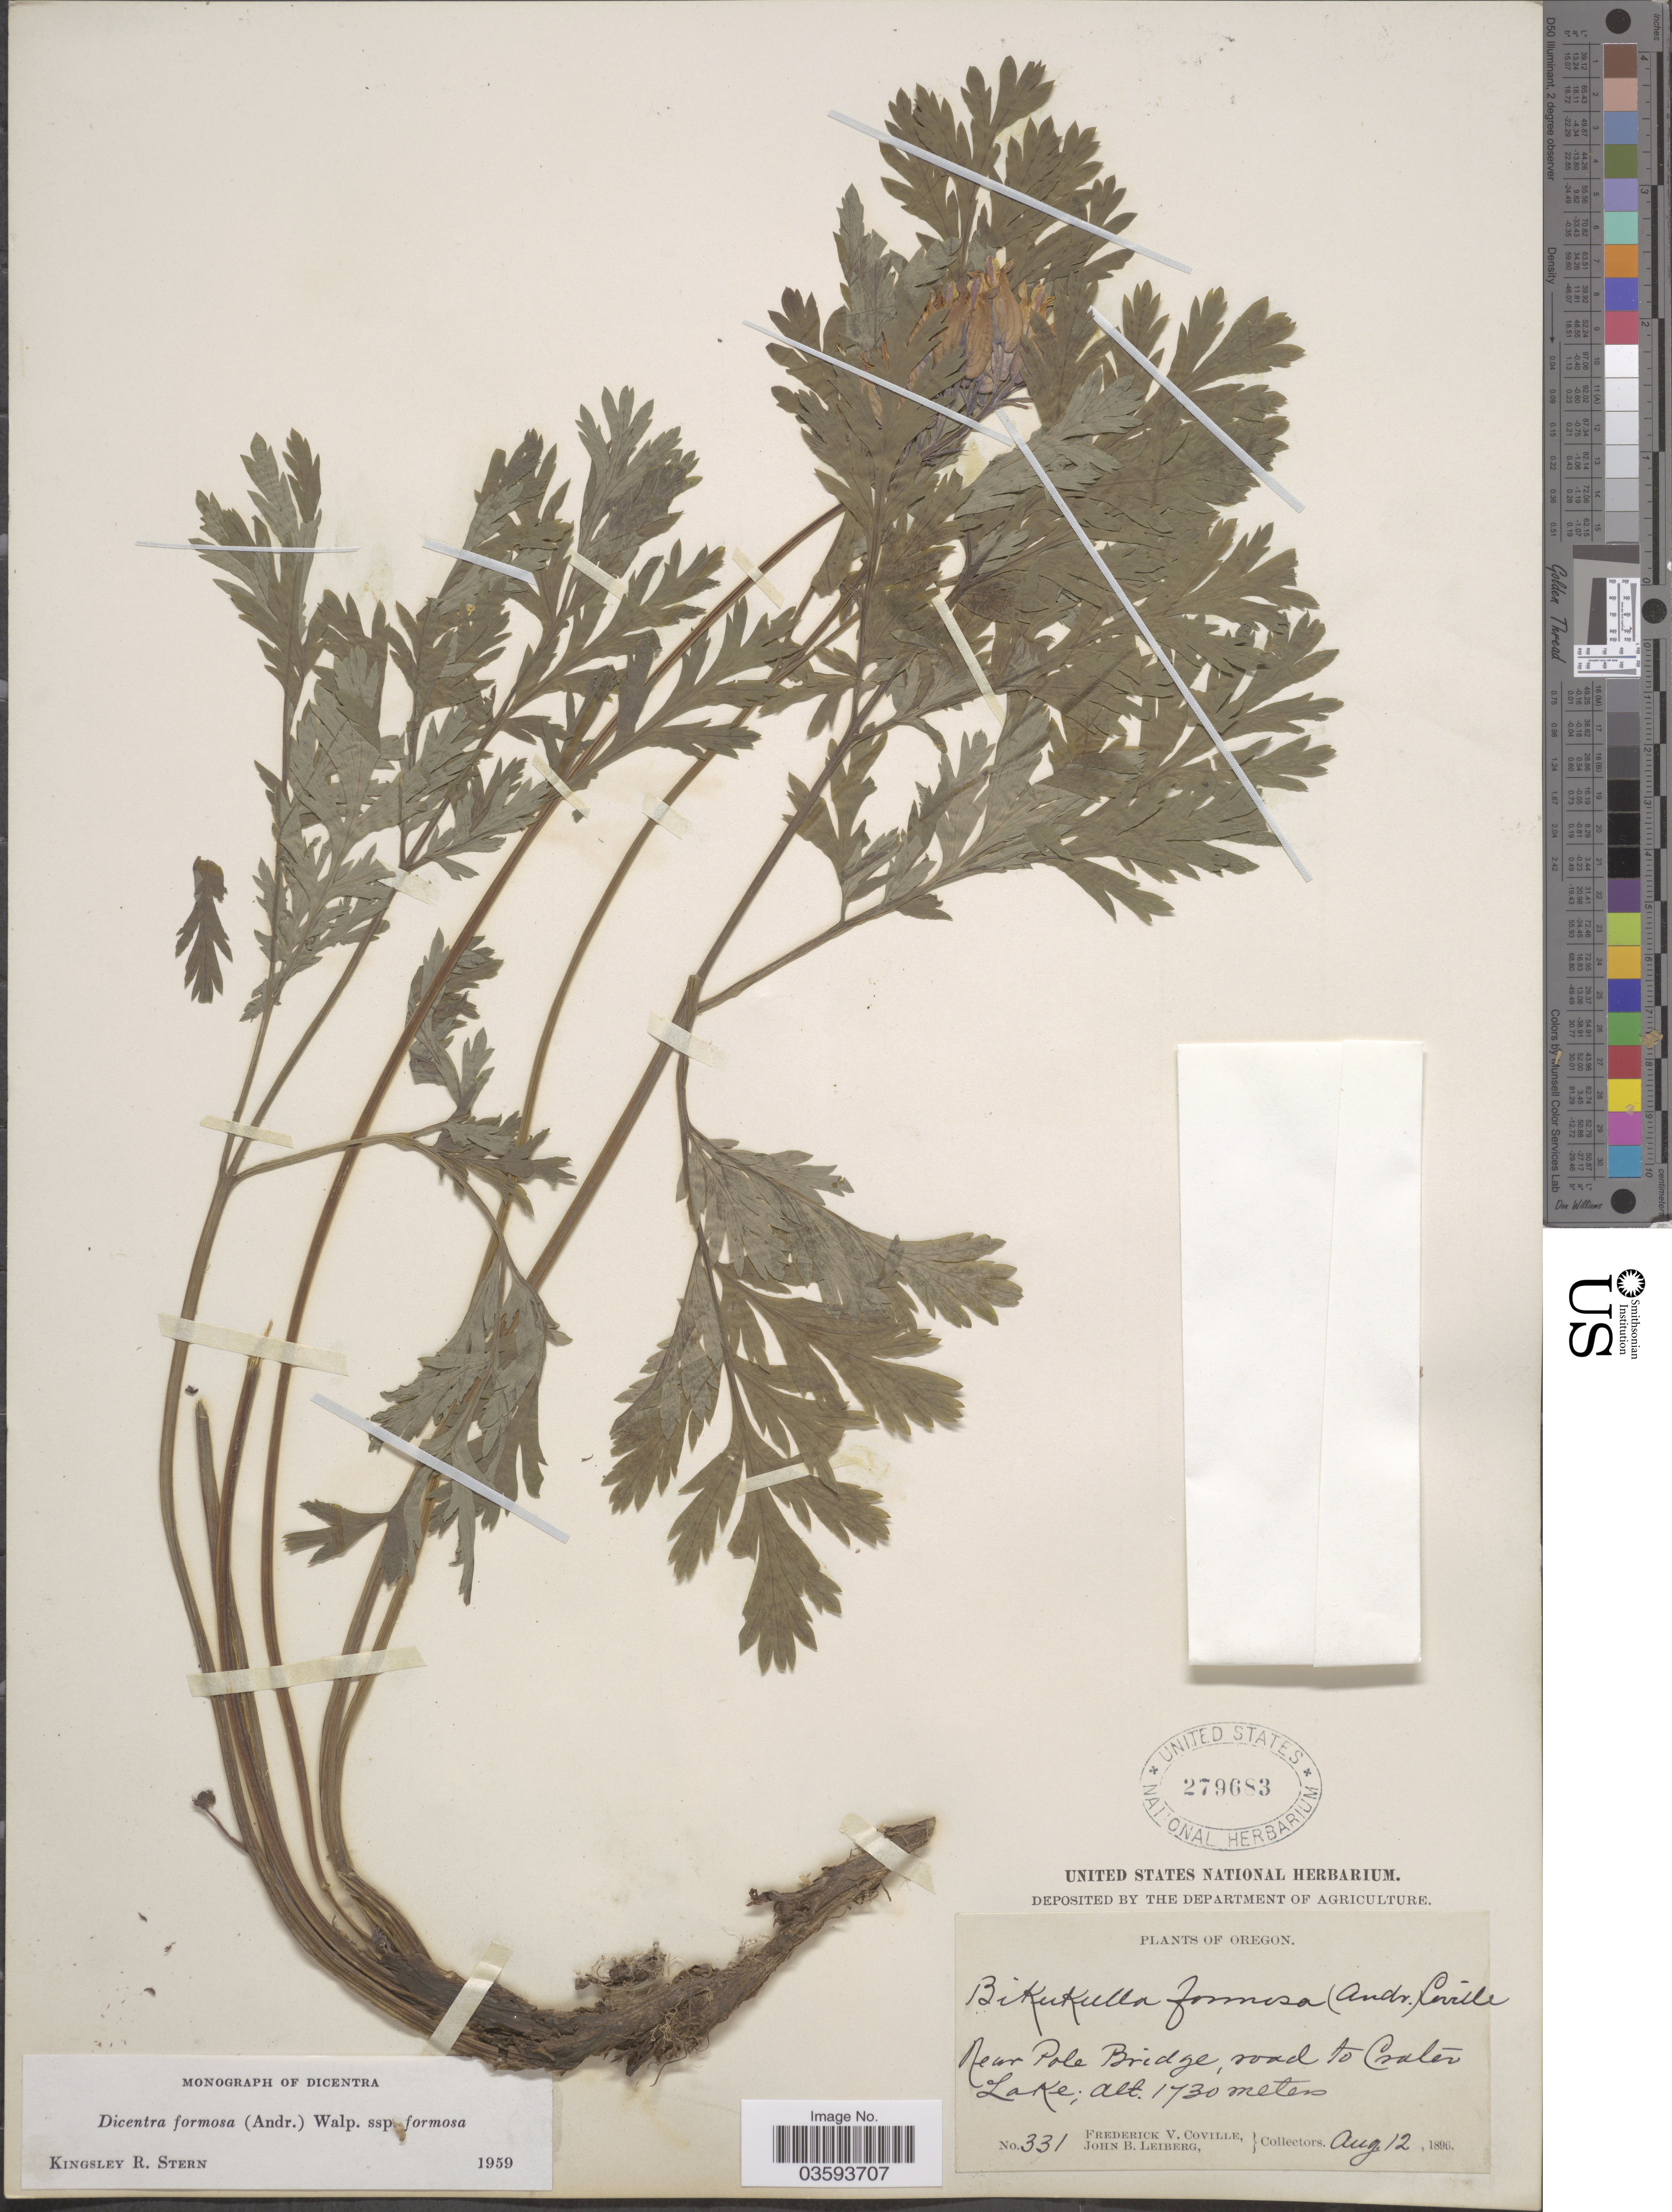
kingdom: Plantae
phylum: Tracheophyta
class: Magnoliopsida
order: Ranunculales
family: Papaveraceae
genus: Dicentra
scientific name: Dicentra formosa subsp. formosa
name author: (Haw.) Walp.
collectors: F. V. Coville & J. B. Leiberg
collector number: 331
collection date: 1896-08-12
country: United States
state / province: Oregon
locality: Near Pole Bridge, road to Crater Lake.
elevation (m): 1730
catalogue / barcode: US 279683